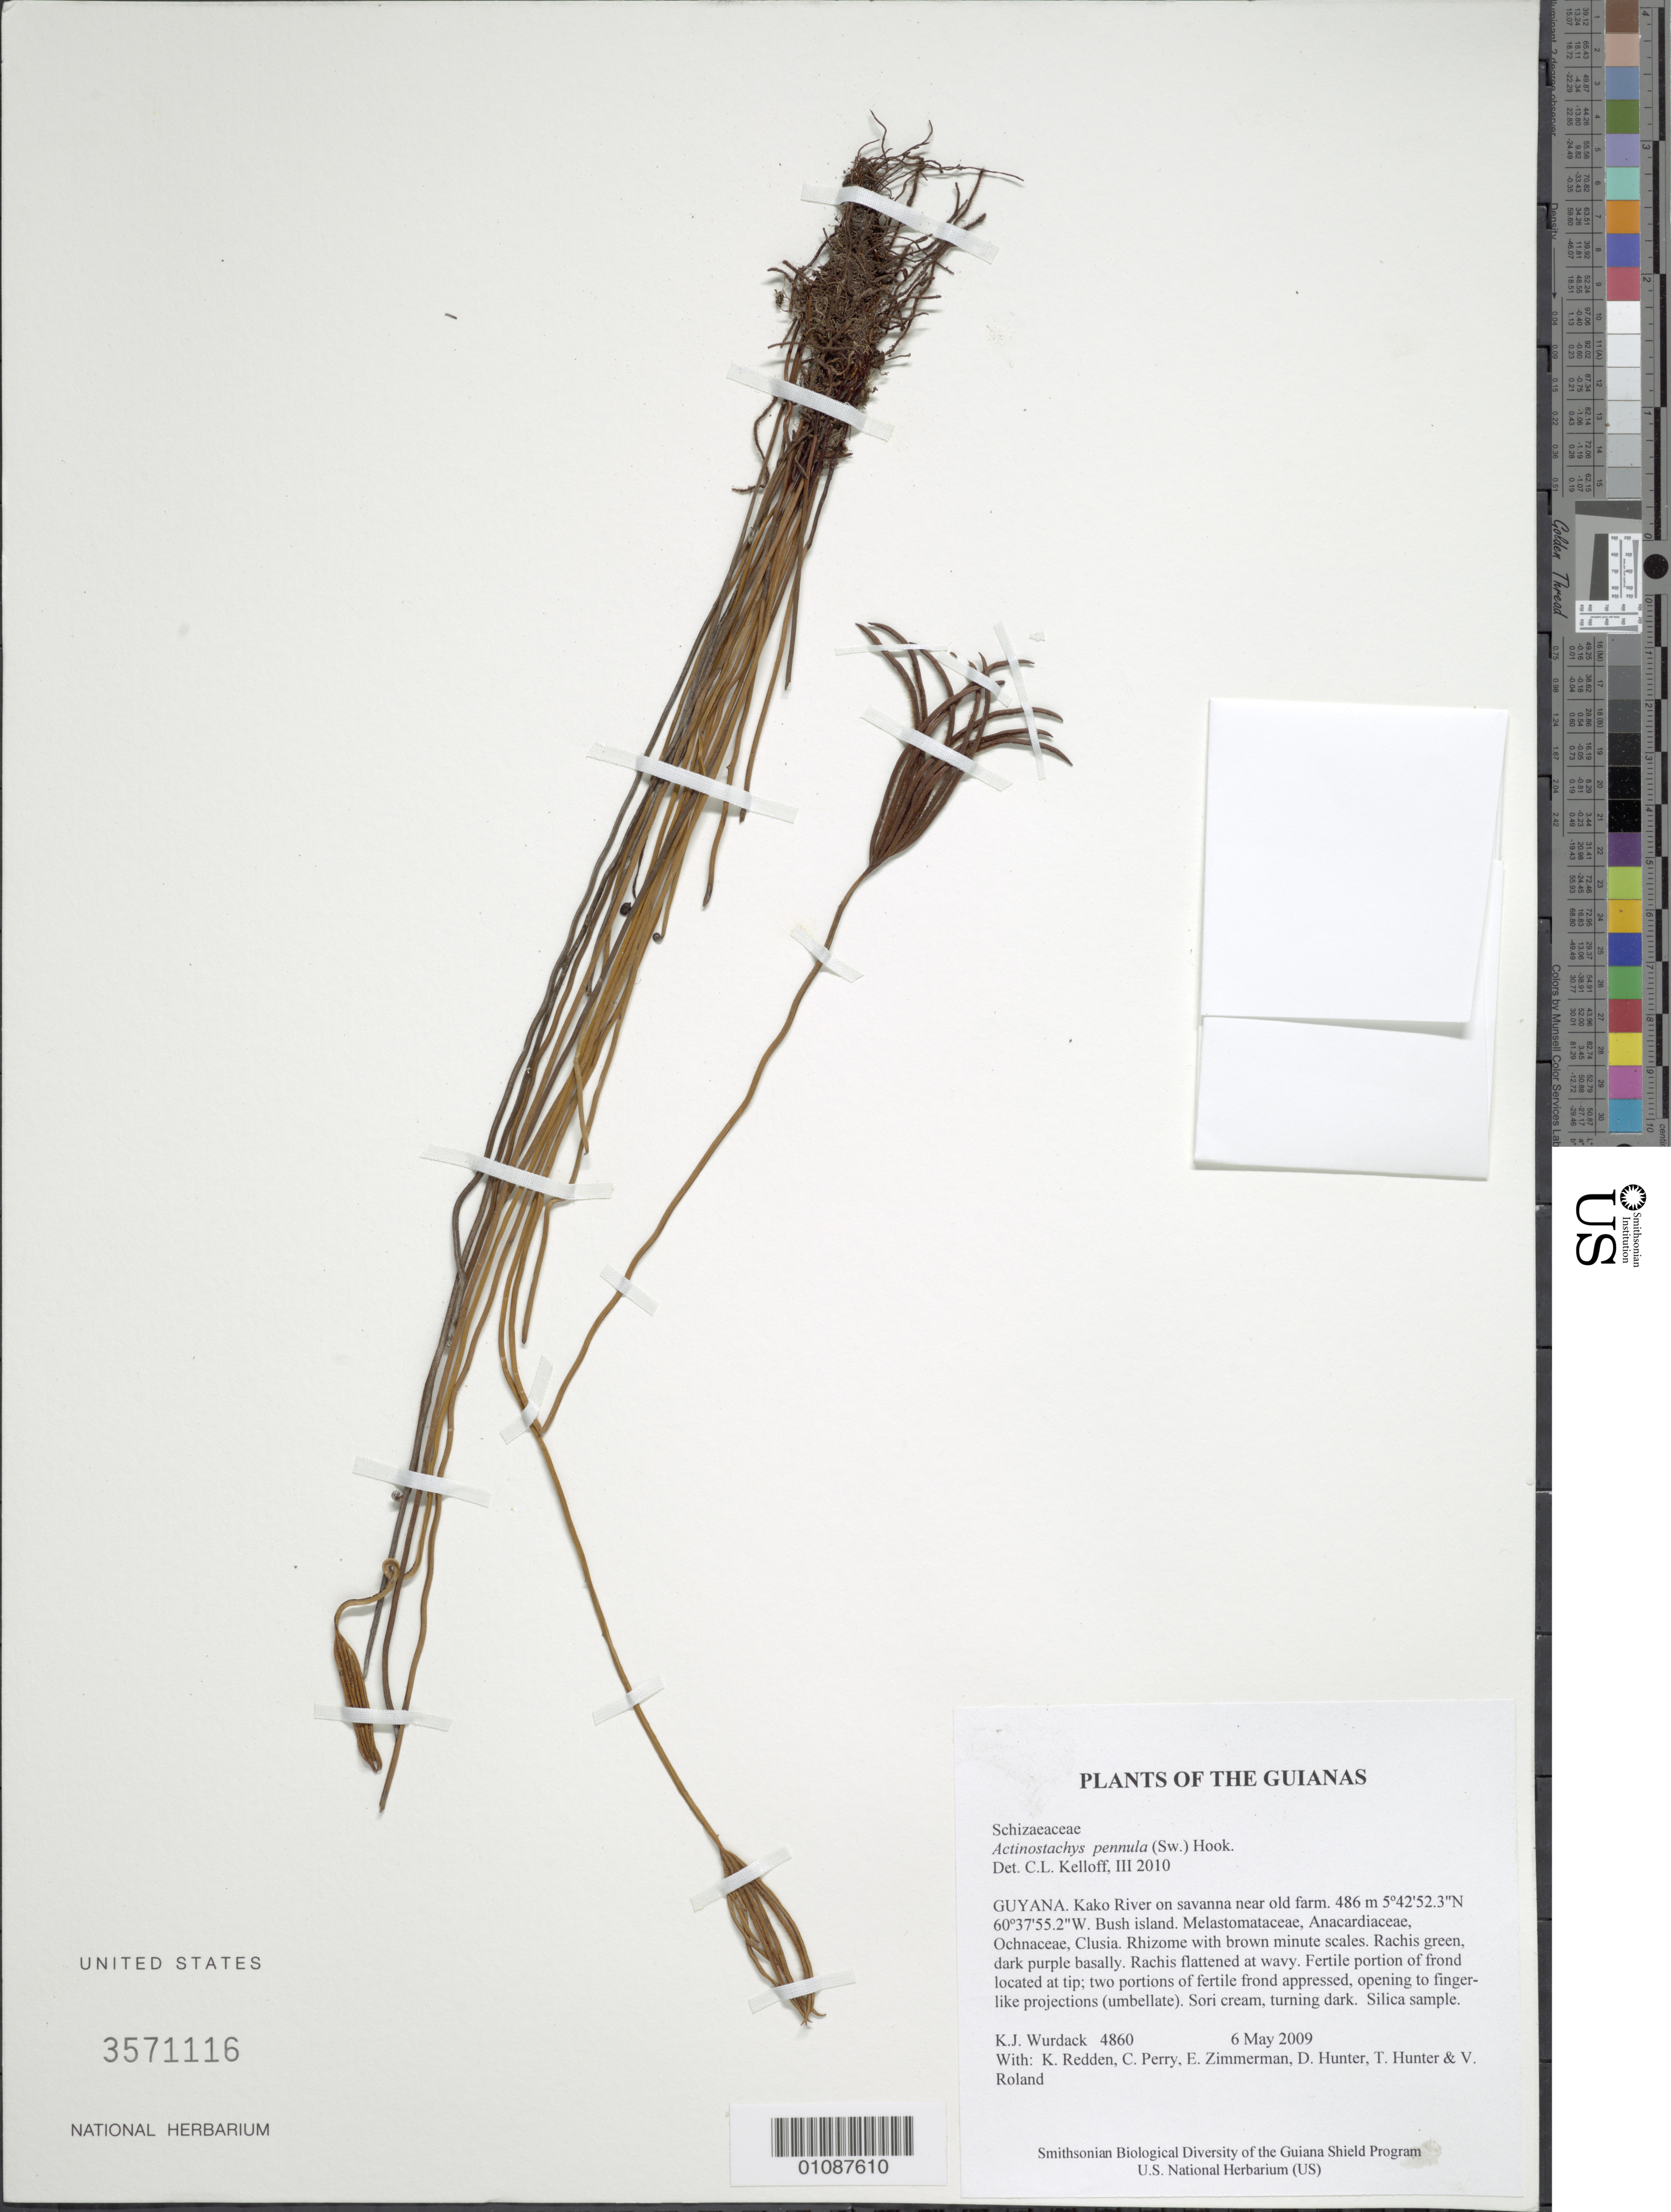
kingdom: Plantae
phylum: Tracheophyta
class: Polypodiopsida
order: Schizaeales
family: Schizaeaceae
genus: Actinostachys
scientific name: Actinostachys pennula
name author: (Sw.) Hook.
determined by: Kelloff, Carol L., (US), Smithsonian Institution - National Museum of Natural History (UNITED STATES)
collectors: K. Wurdack, K. M. Redden, C. Perry, E. Zimmerman, D. Hunter, T. Hunter & V. Roland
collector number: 4860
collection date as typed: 6 May 2009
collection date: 2009-05-06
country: Guyana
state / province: Cuyuni-Mazaruni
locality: Kako River on savanna near old farm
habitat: Bush island. Melastomataceae, Anacardiaceae, Ochnaceae, Clusia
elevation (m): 486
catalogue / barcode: US 3571116